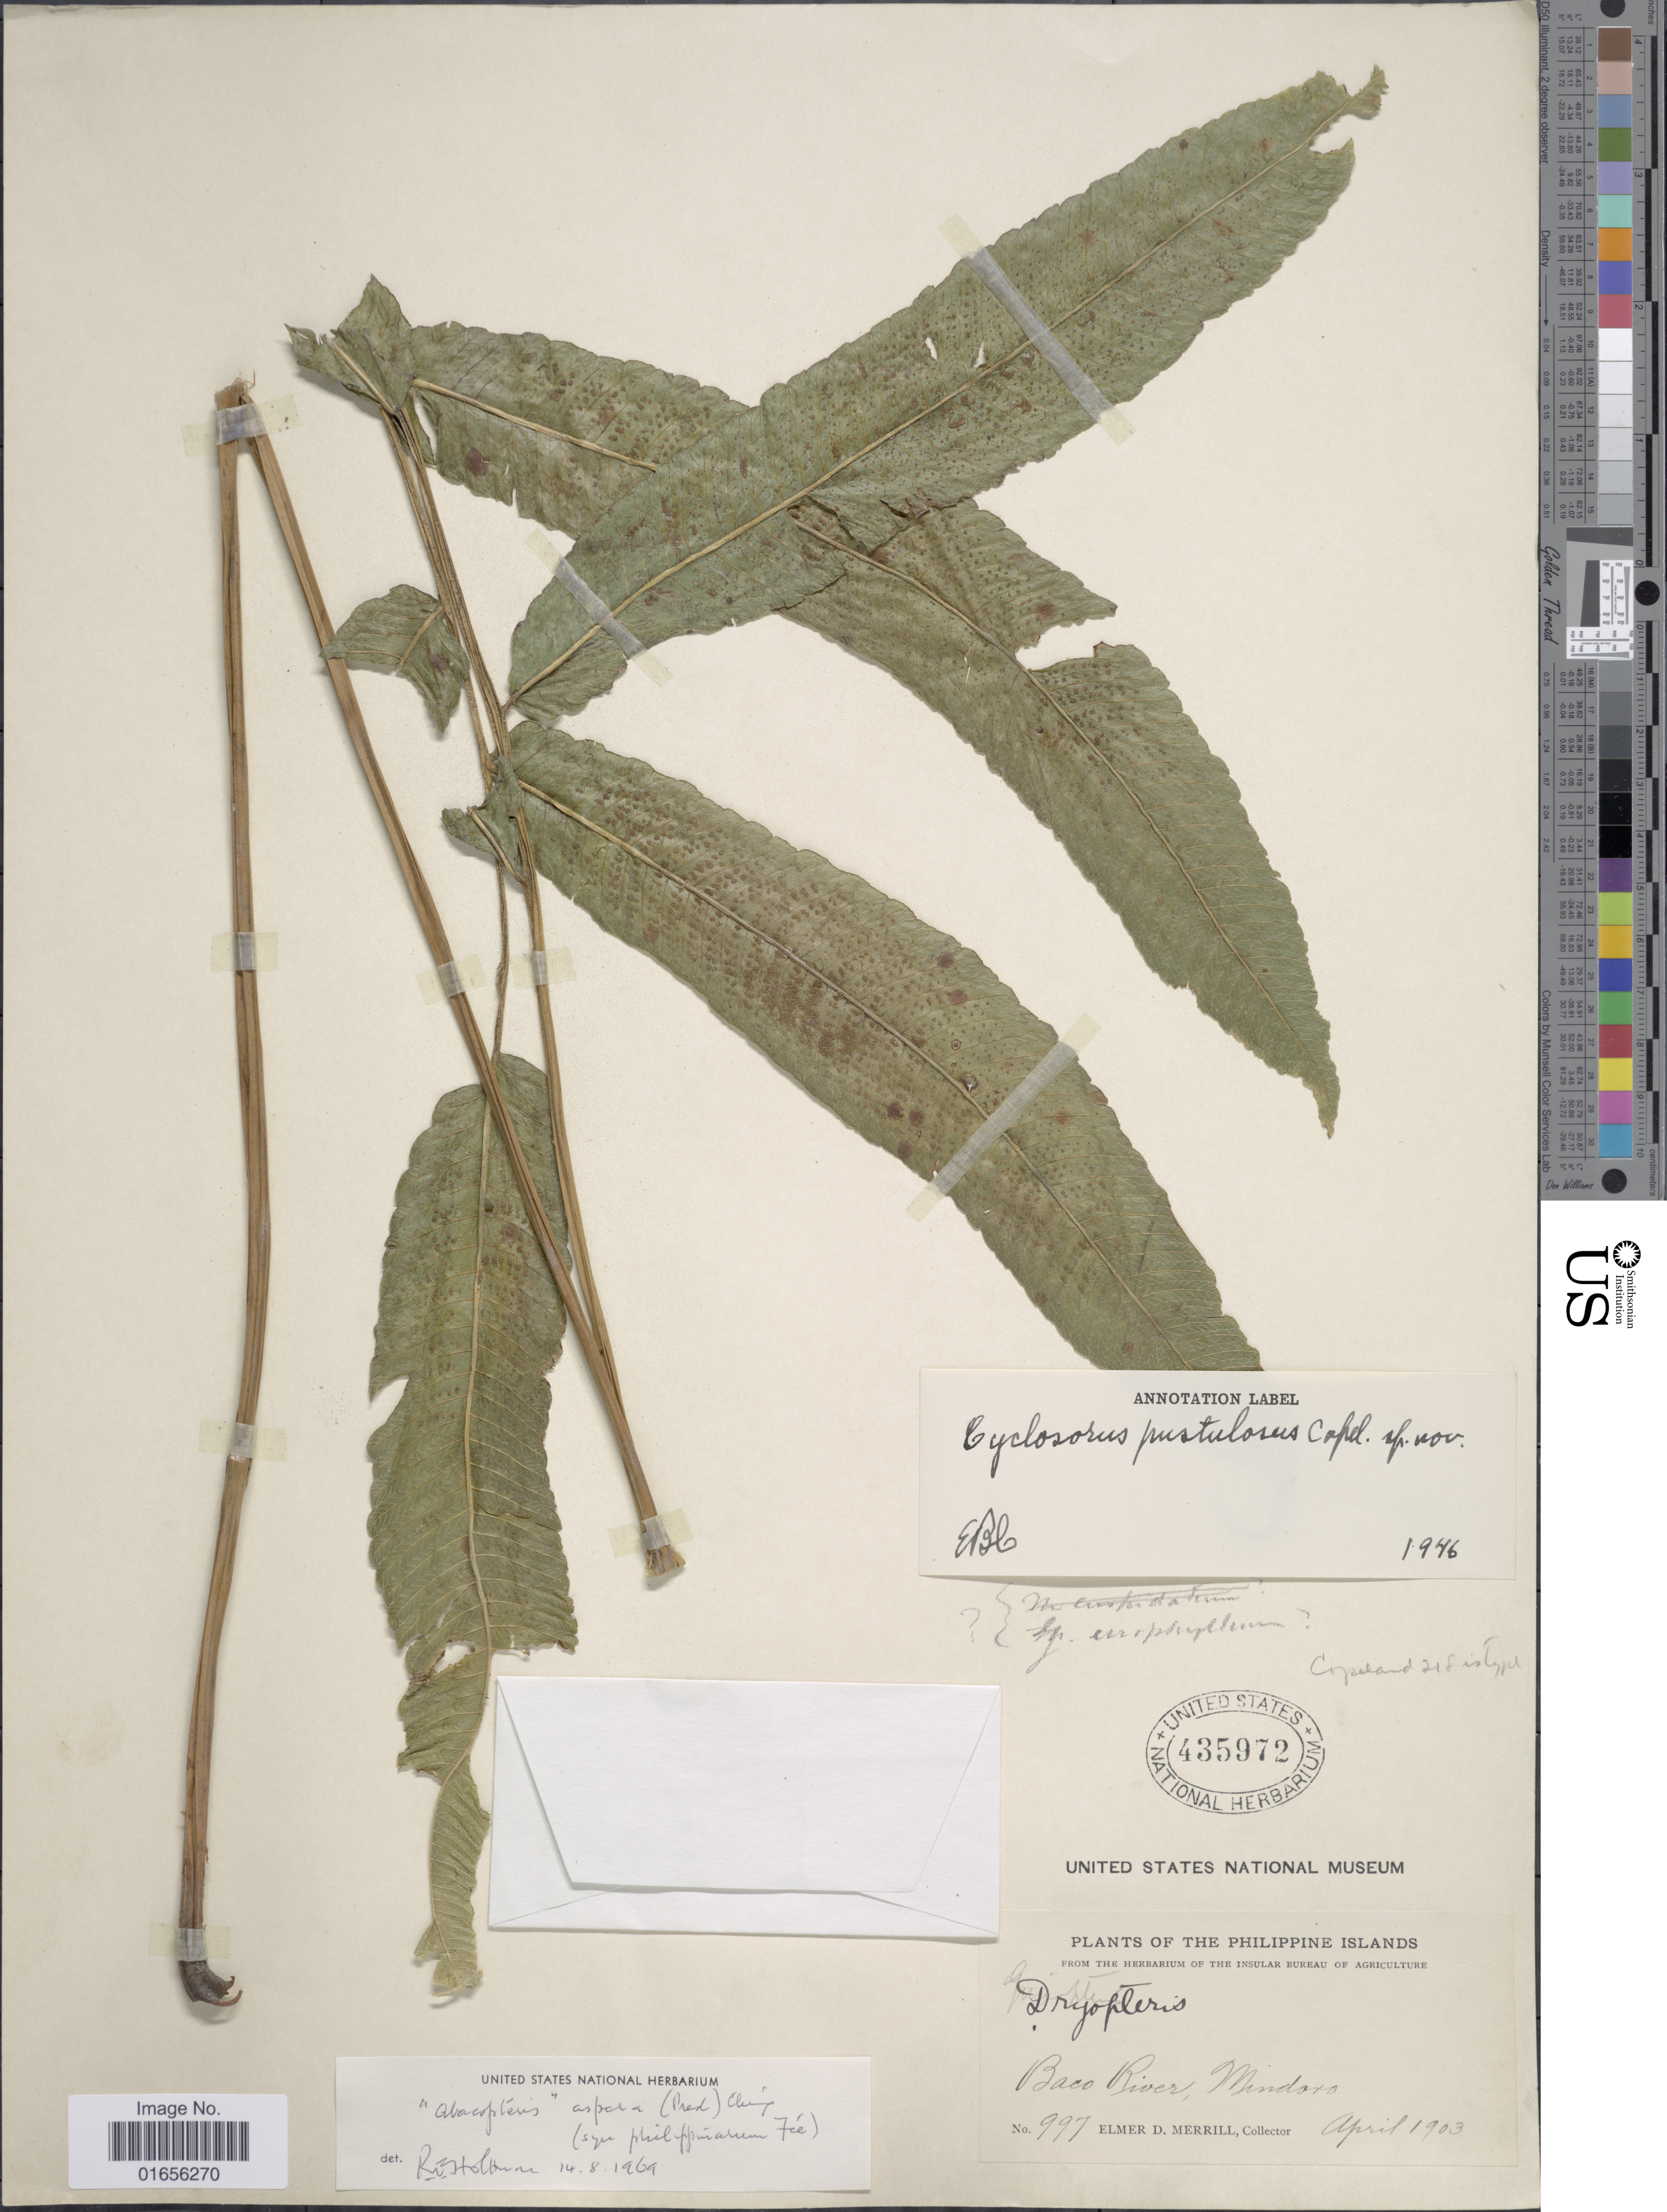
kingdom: Plantae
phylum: Tracheophyta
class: Polypodiopsida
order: Polypodiales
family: Thelypteridaceae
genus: Pronephrium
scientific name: Pronephrium philippinarum comb. ined.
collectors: E. D. Merrill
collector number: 997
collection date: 1903-04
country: Philippines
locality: The Phlippines, Baco River, Mindanao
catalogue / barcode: US 435972